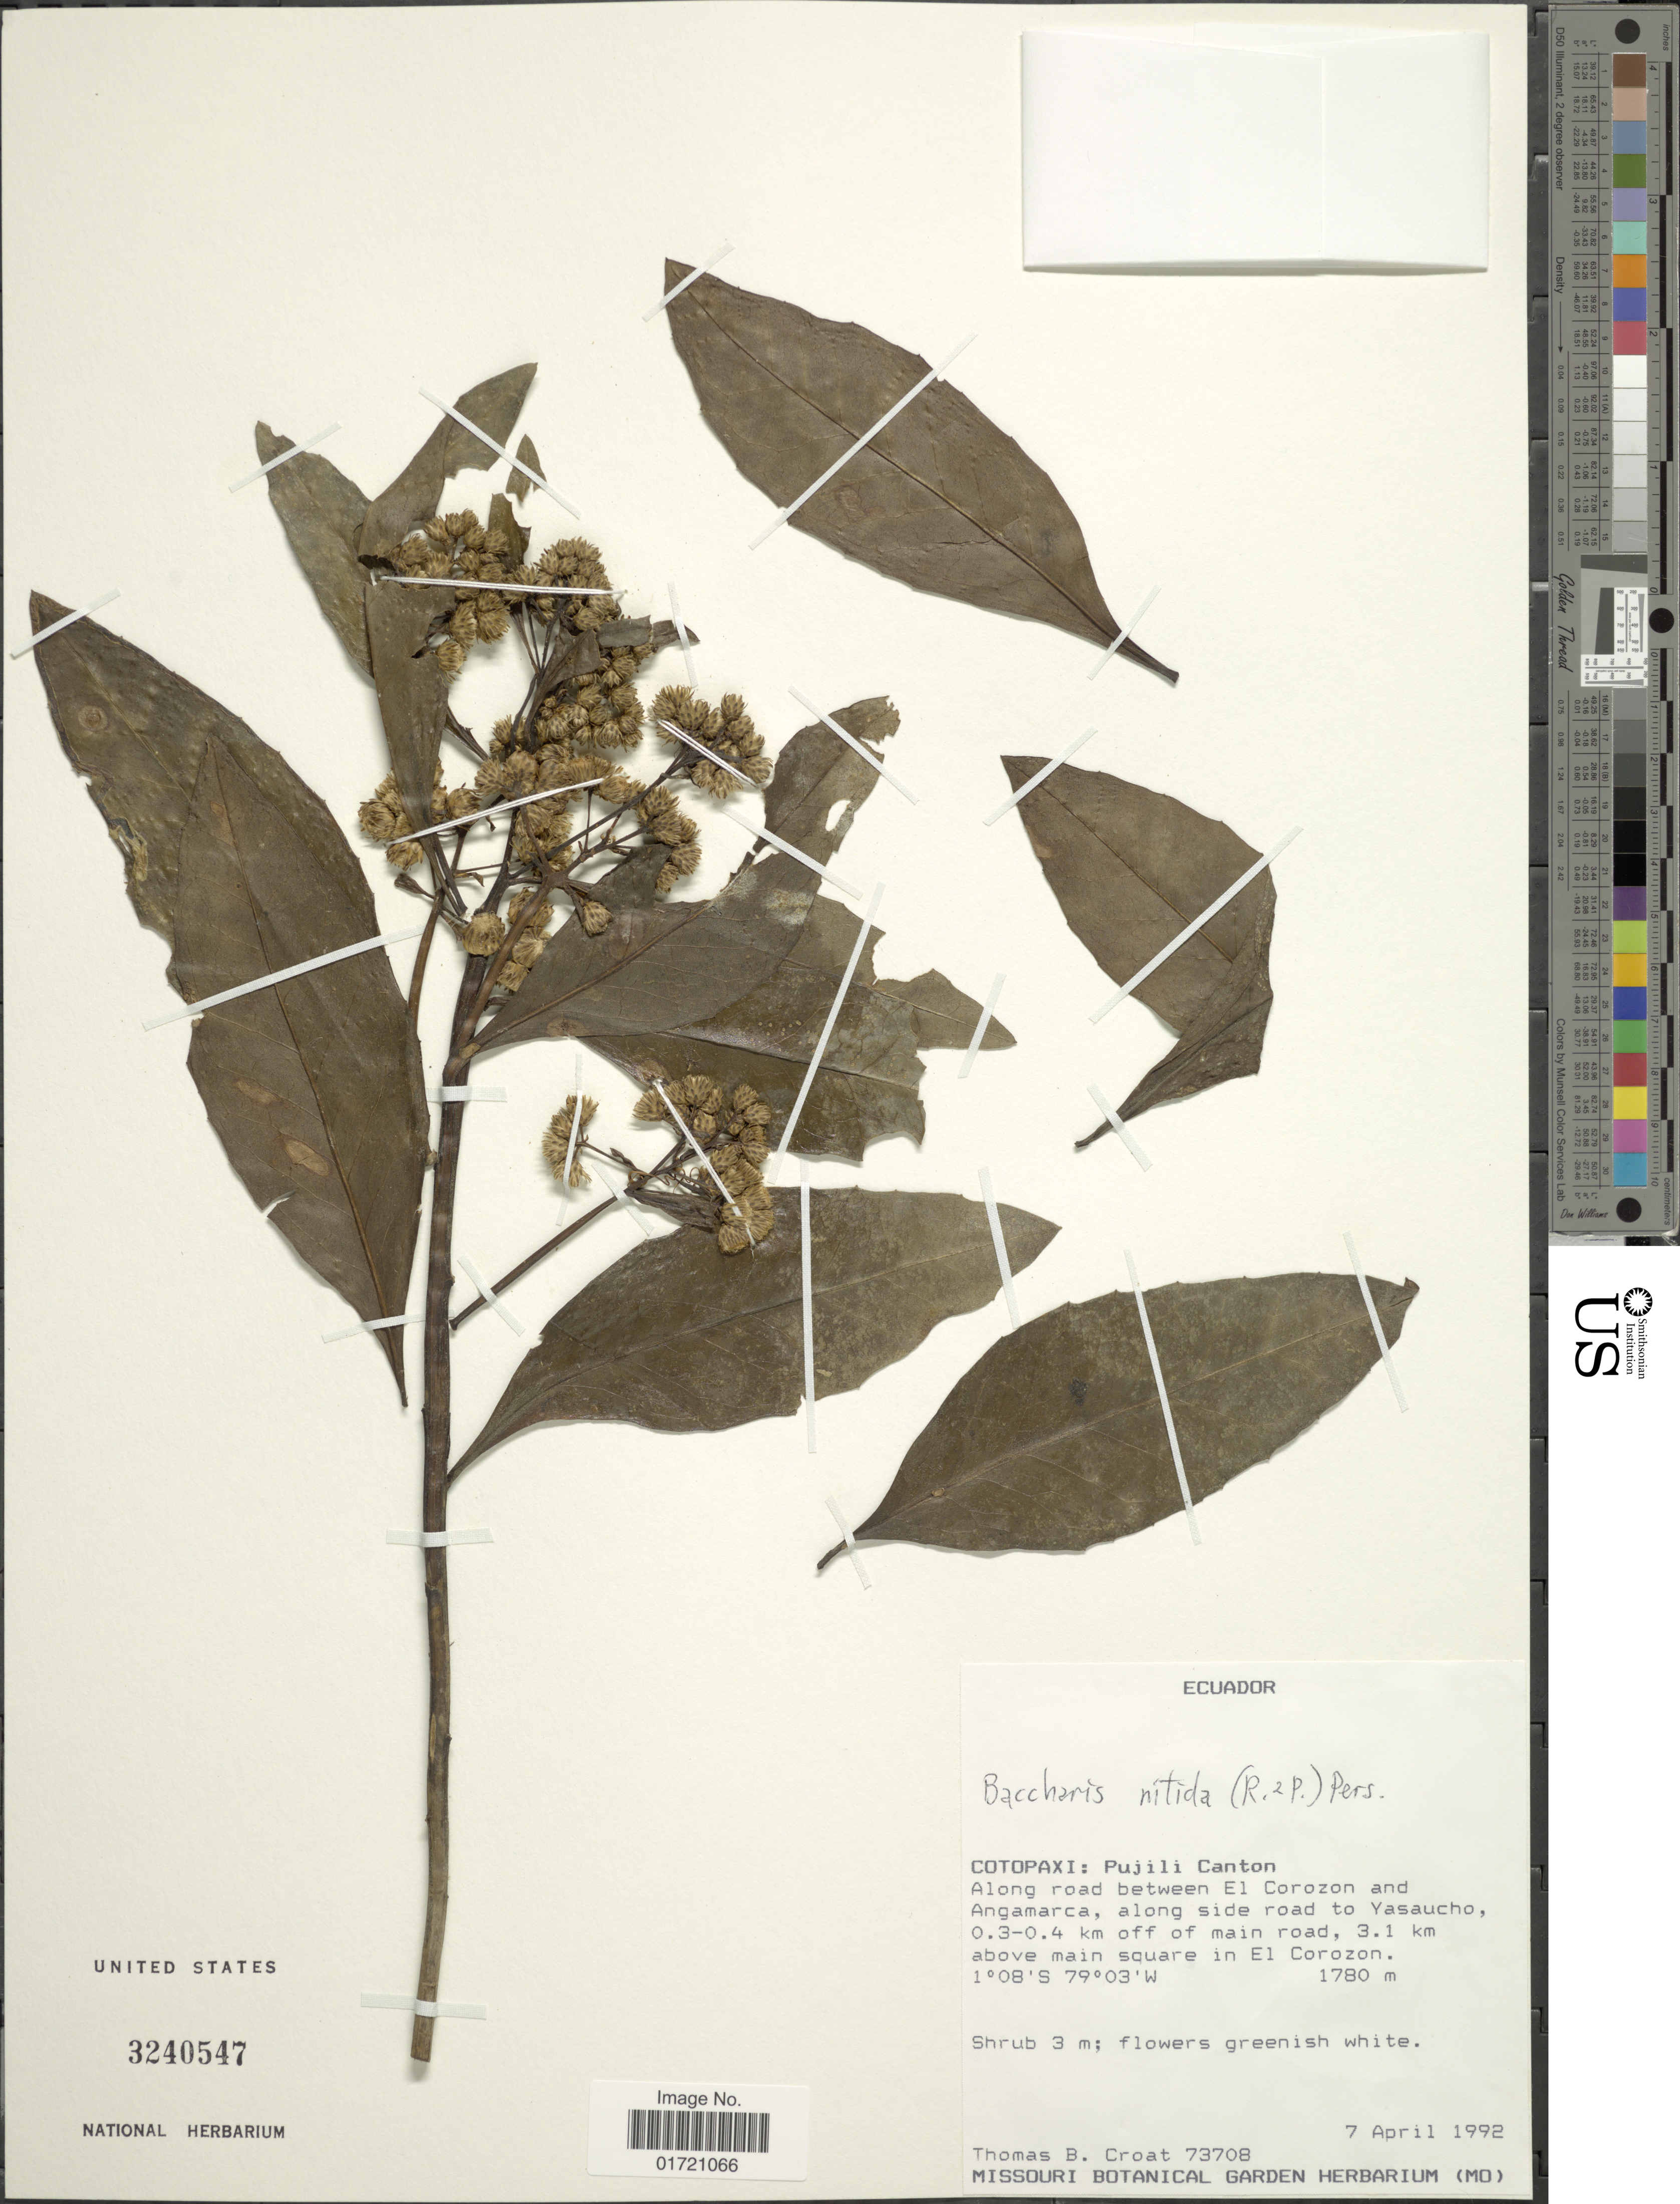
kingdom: Plantae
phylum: Tracheophyta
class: Magnoliopsida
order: Asterales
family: Asteraceae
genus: Baccharis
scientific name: Baccharis nitida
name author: (Ruiz & Pav.) Pers.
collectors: T. B. Croat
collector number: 73708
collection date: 1992-04-07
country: Ecuador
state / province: Cotopaxi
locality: Cotopaxi: Pujili Canton. Along road between El Corozon and Angamarca, along side road to Yasaucho, 0.3-0.4 km off main road, 3.1 km above main square in El Corozon.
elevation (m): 1780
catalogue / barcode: US 3240547